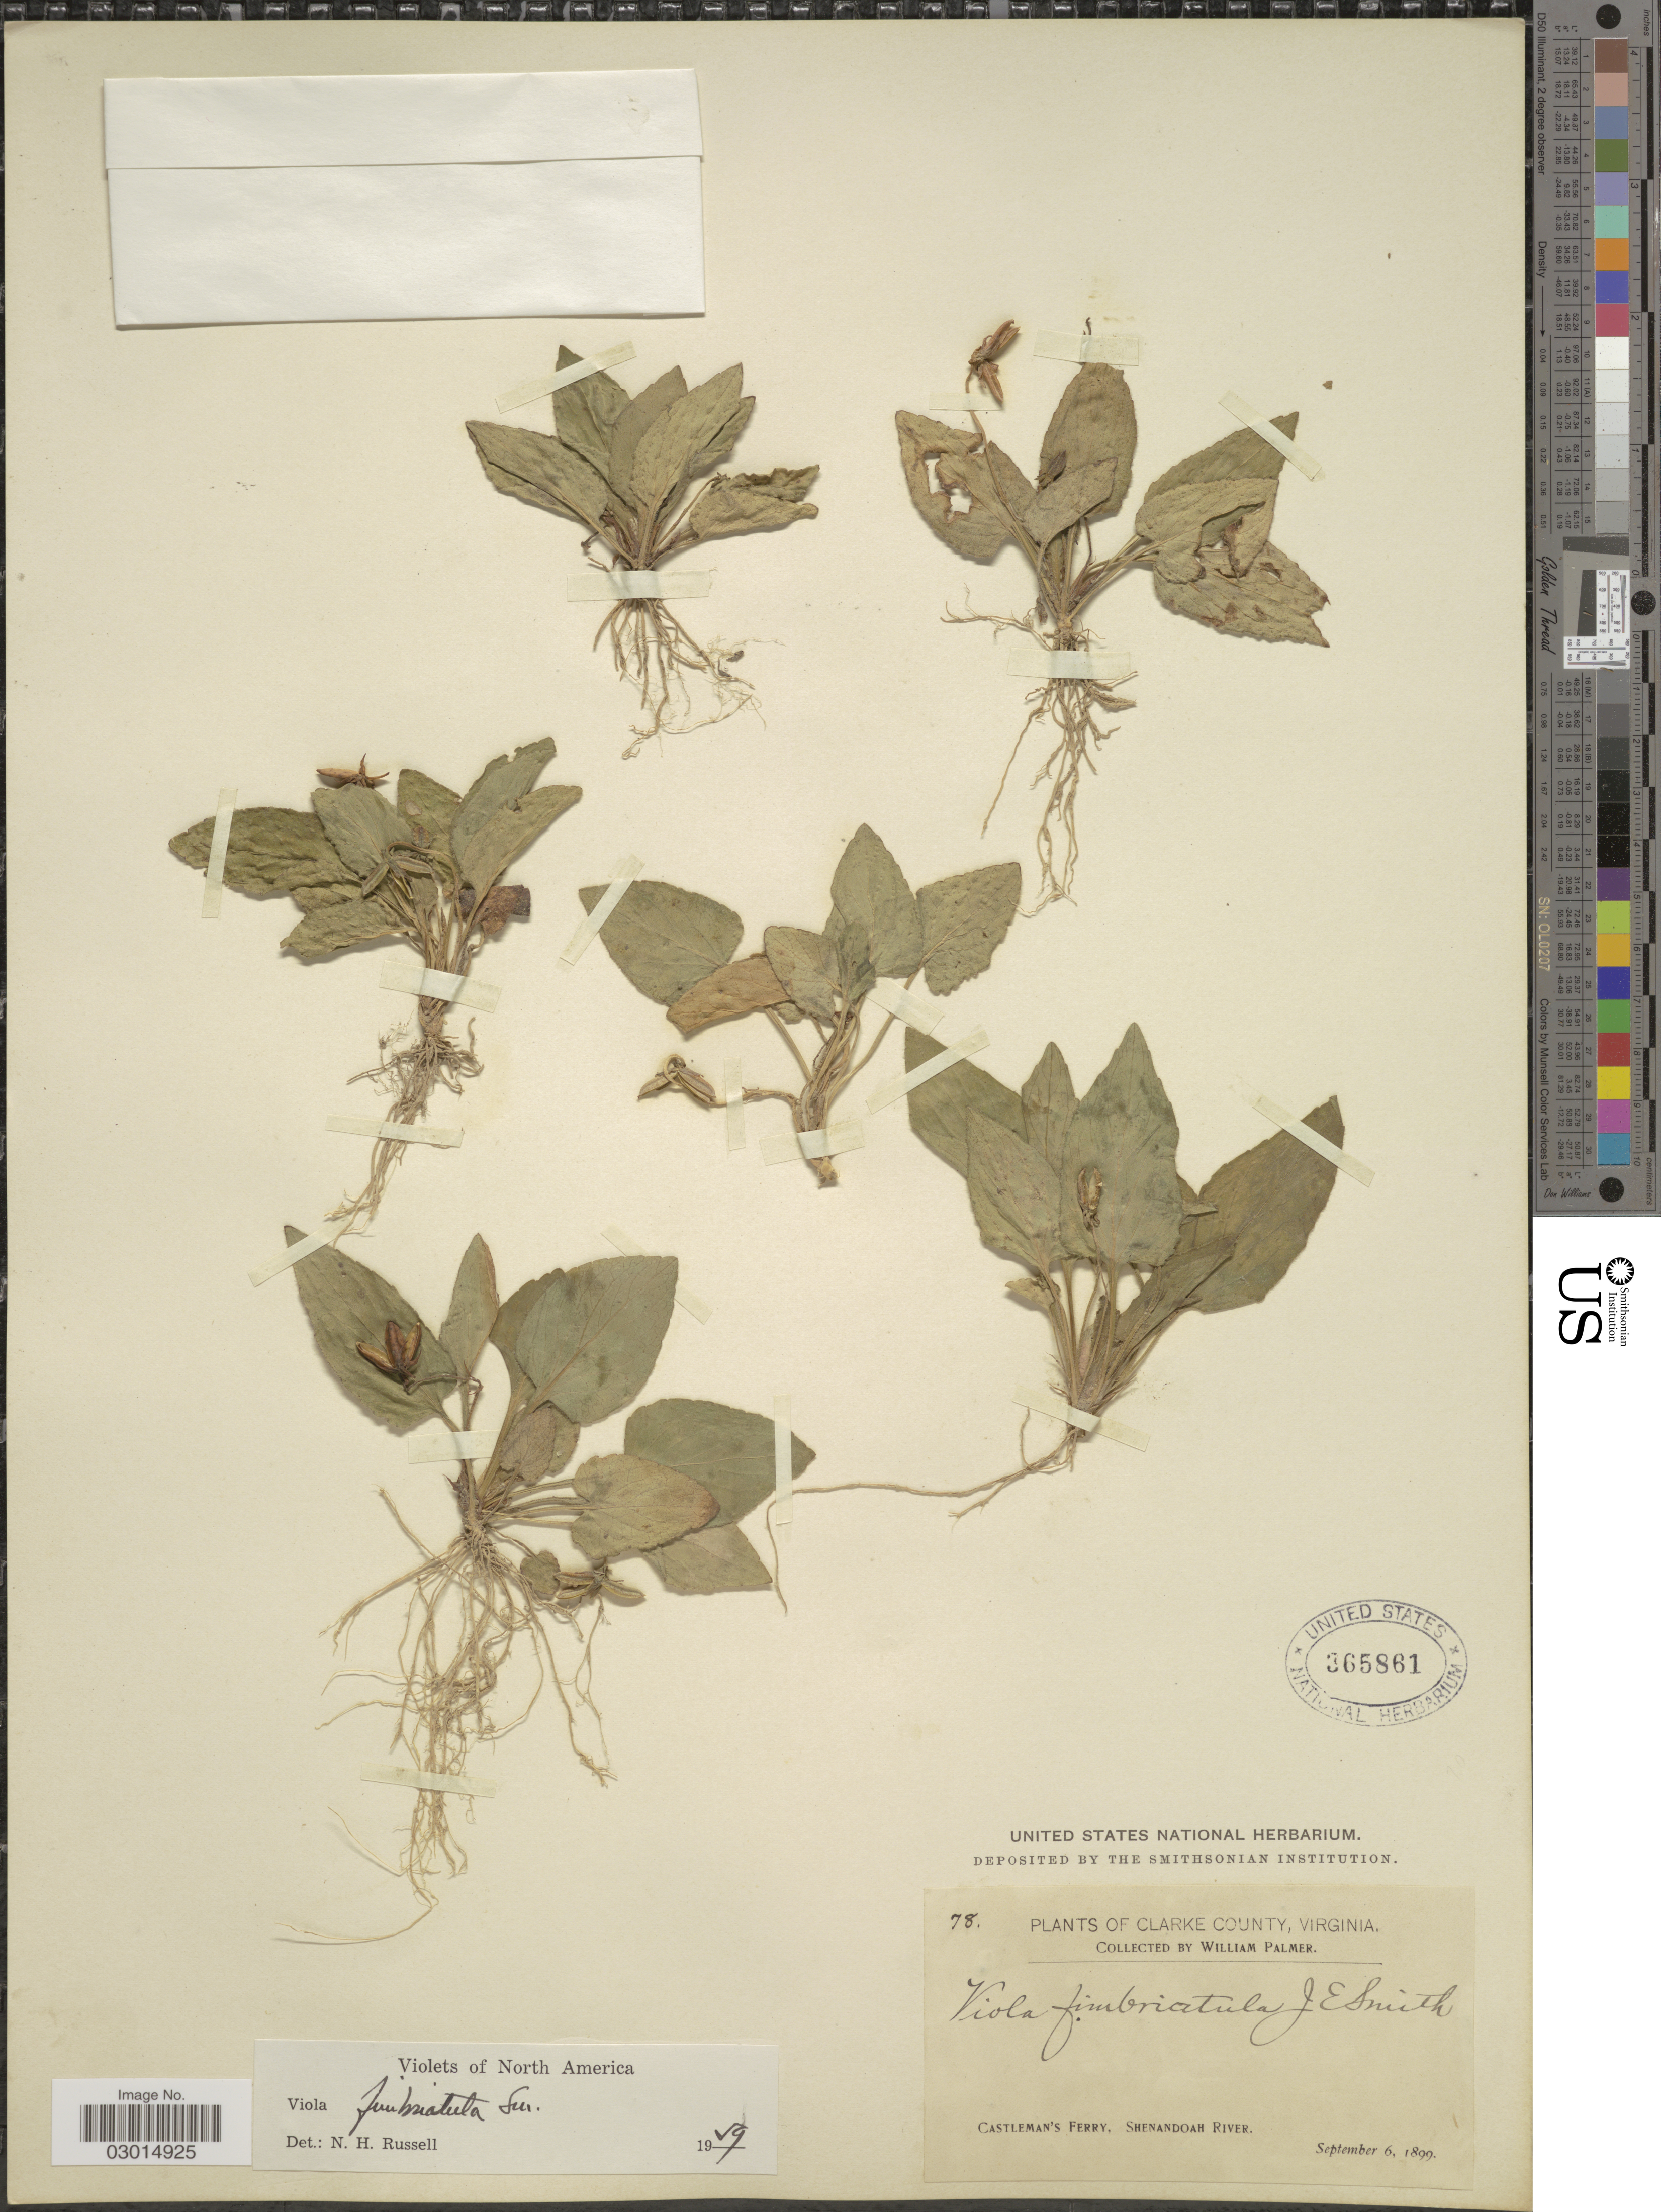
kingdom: Plantae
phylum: Tracheophyta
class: Magnoliopsida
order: Malpighiales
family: Violaceae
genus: Viola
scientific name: Viola fimbriatula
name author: Small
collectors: W. Palmer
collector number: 78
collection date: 1899-09-06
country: United States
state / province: Virginia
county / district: Clarke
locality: Clarke County. Castleman's Ferry. Shenandoah River.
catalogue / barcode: US 365861